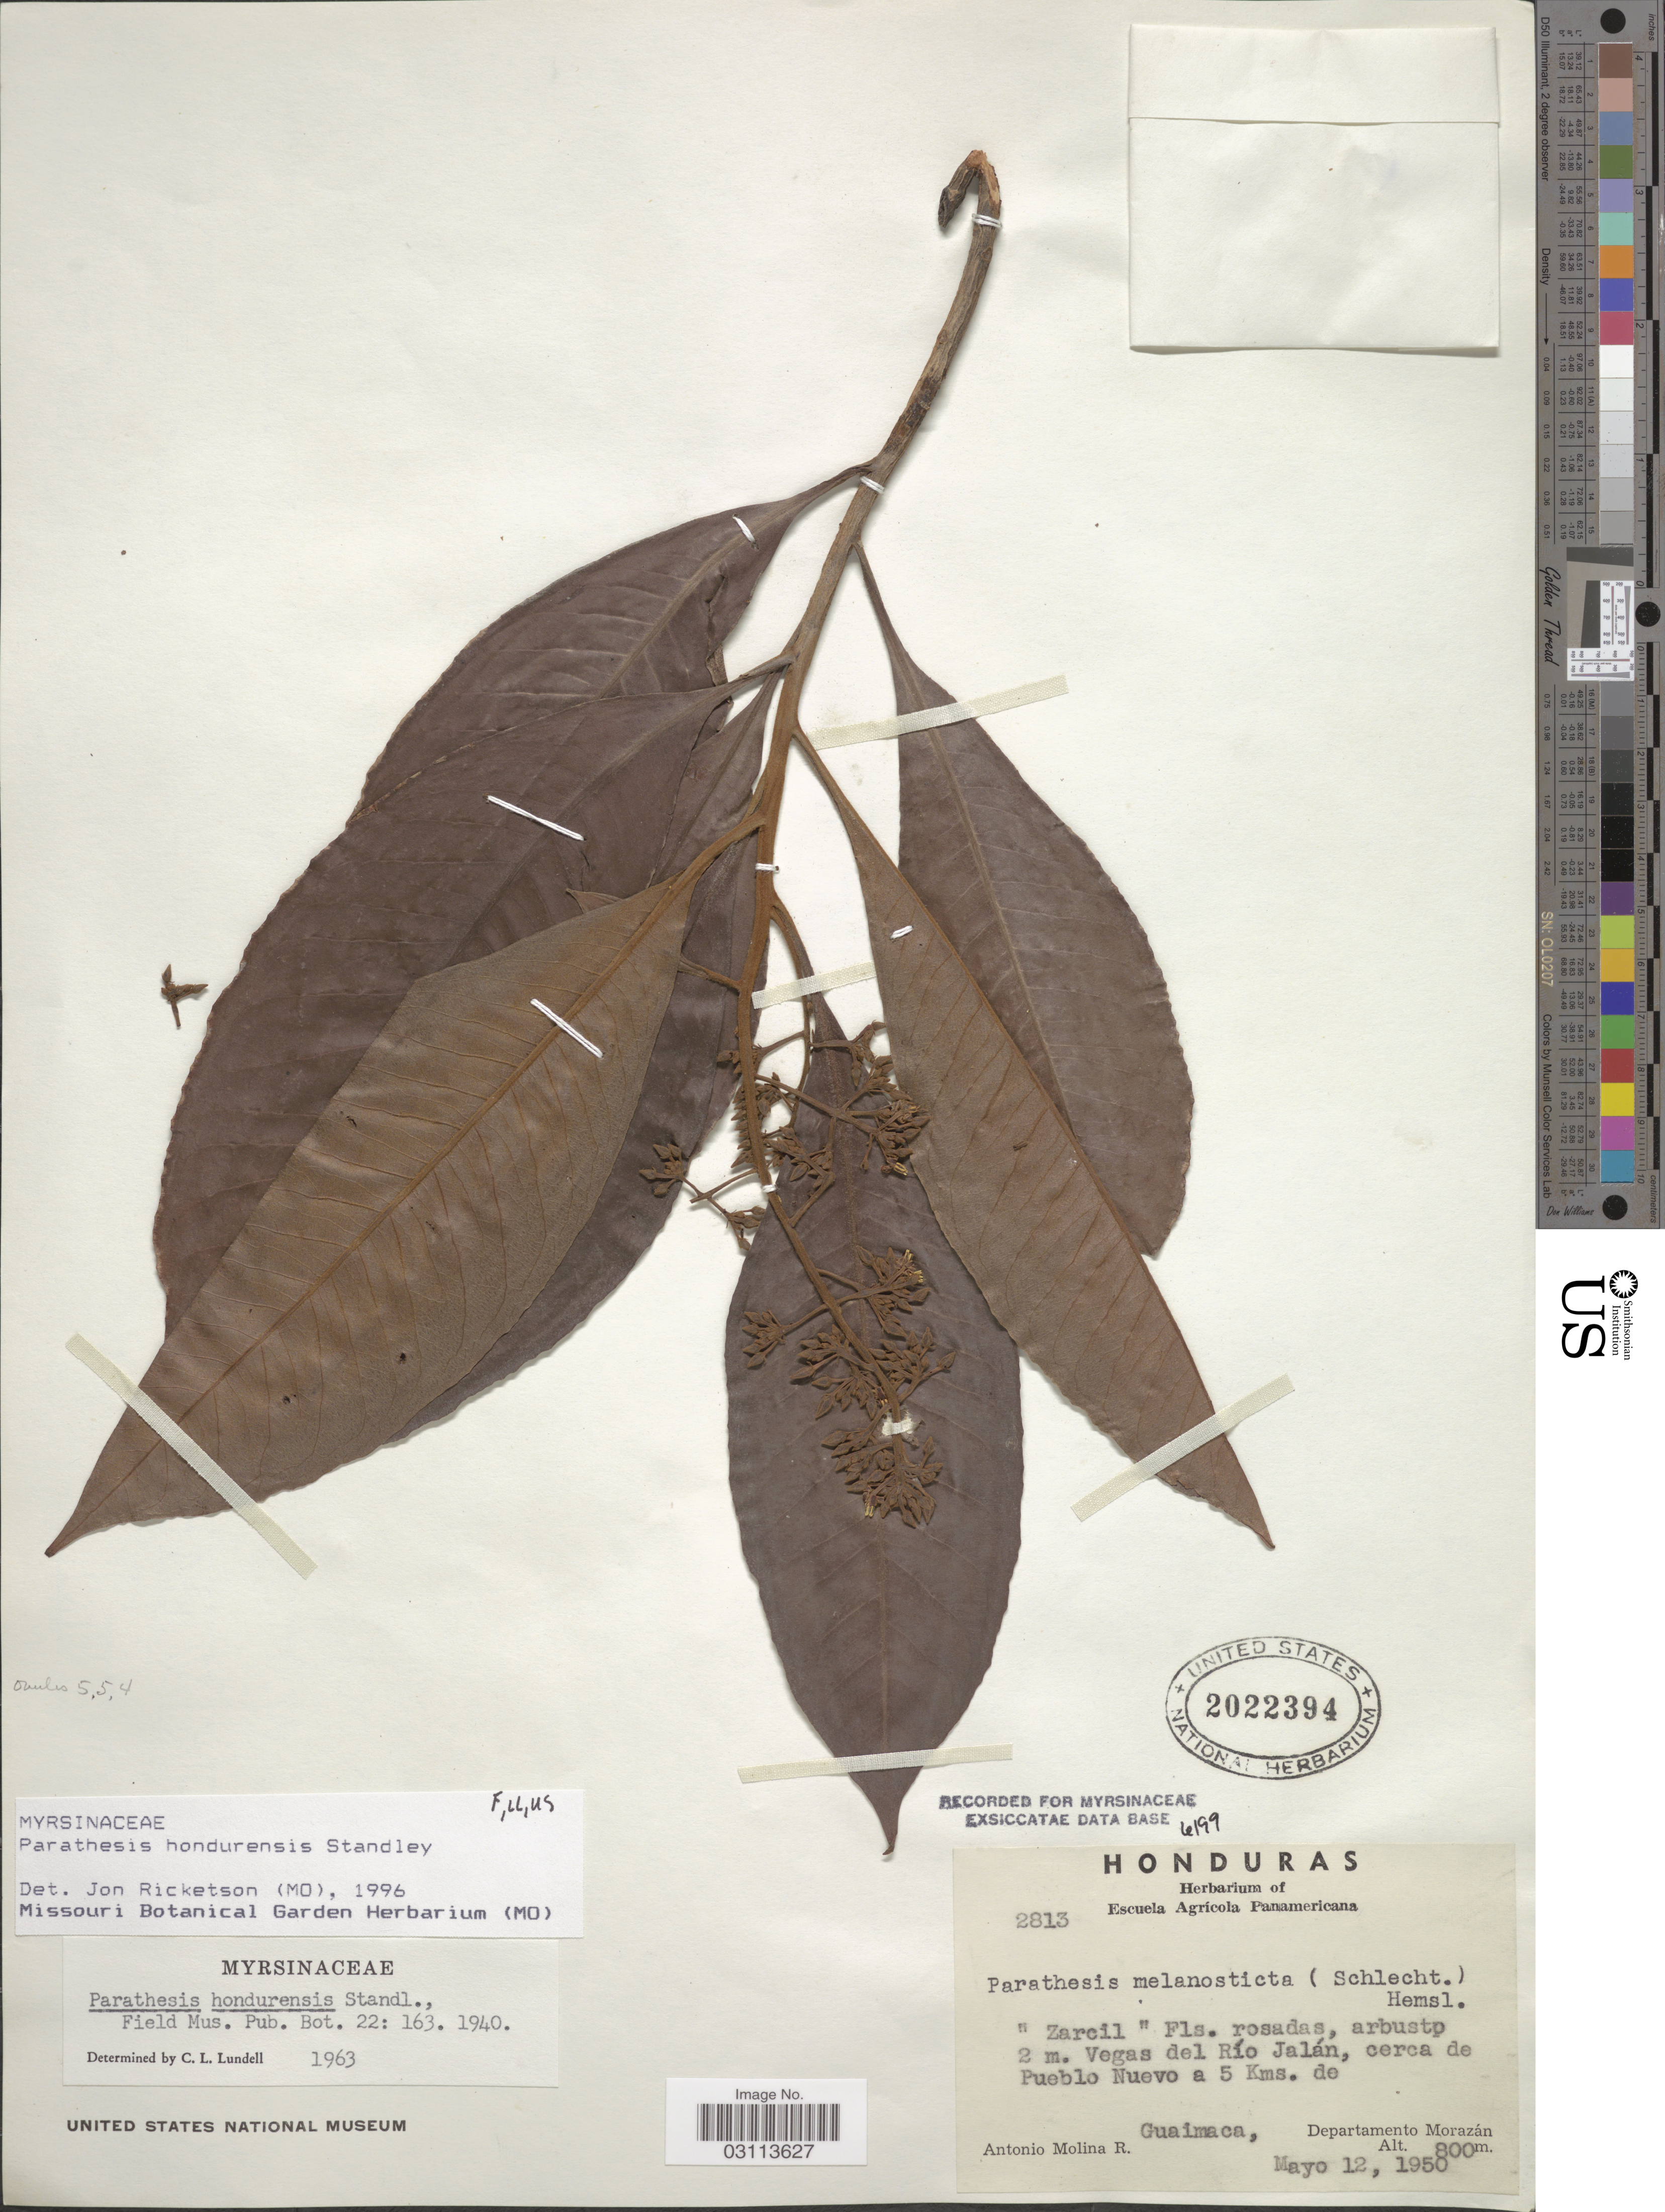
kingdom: Plantae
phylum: Tracheophyta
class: Magnoliopsida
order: Ericales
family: Primulaceae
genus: Parathesis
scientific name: Parathesis hondurensis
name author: Standl.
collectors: A. Molina R.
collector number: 2813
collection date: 1950-05-12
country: Honduras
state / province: Fco. Morazán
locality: Vegas del Río Jalán, cerca de Pueblo Nuevo a 5 Kms. de Guaimaca, Departamento Morazán.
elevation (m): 800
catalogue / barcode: US 2022394